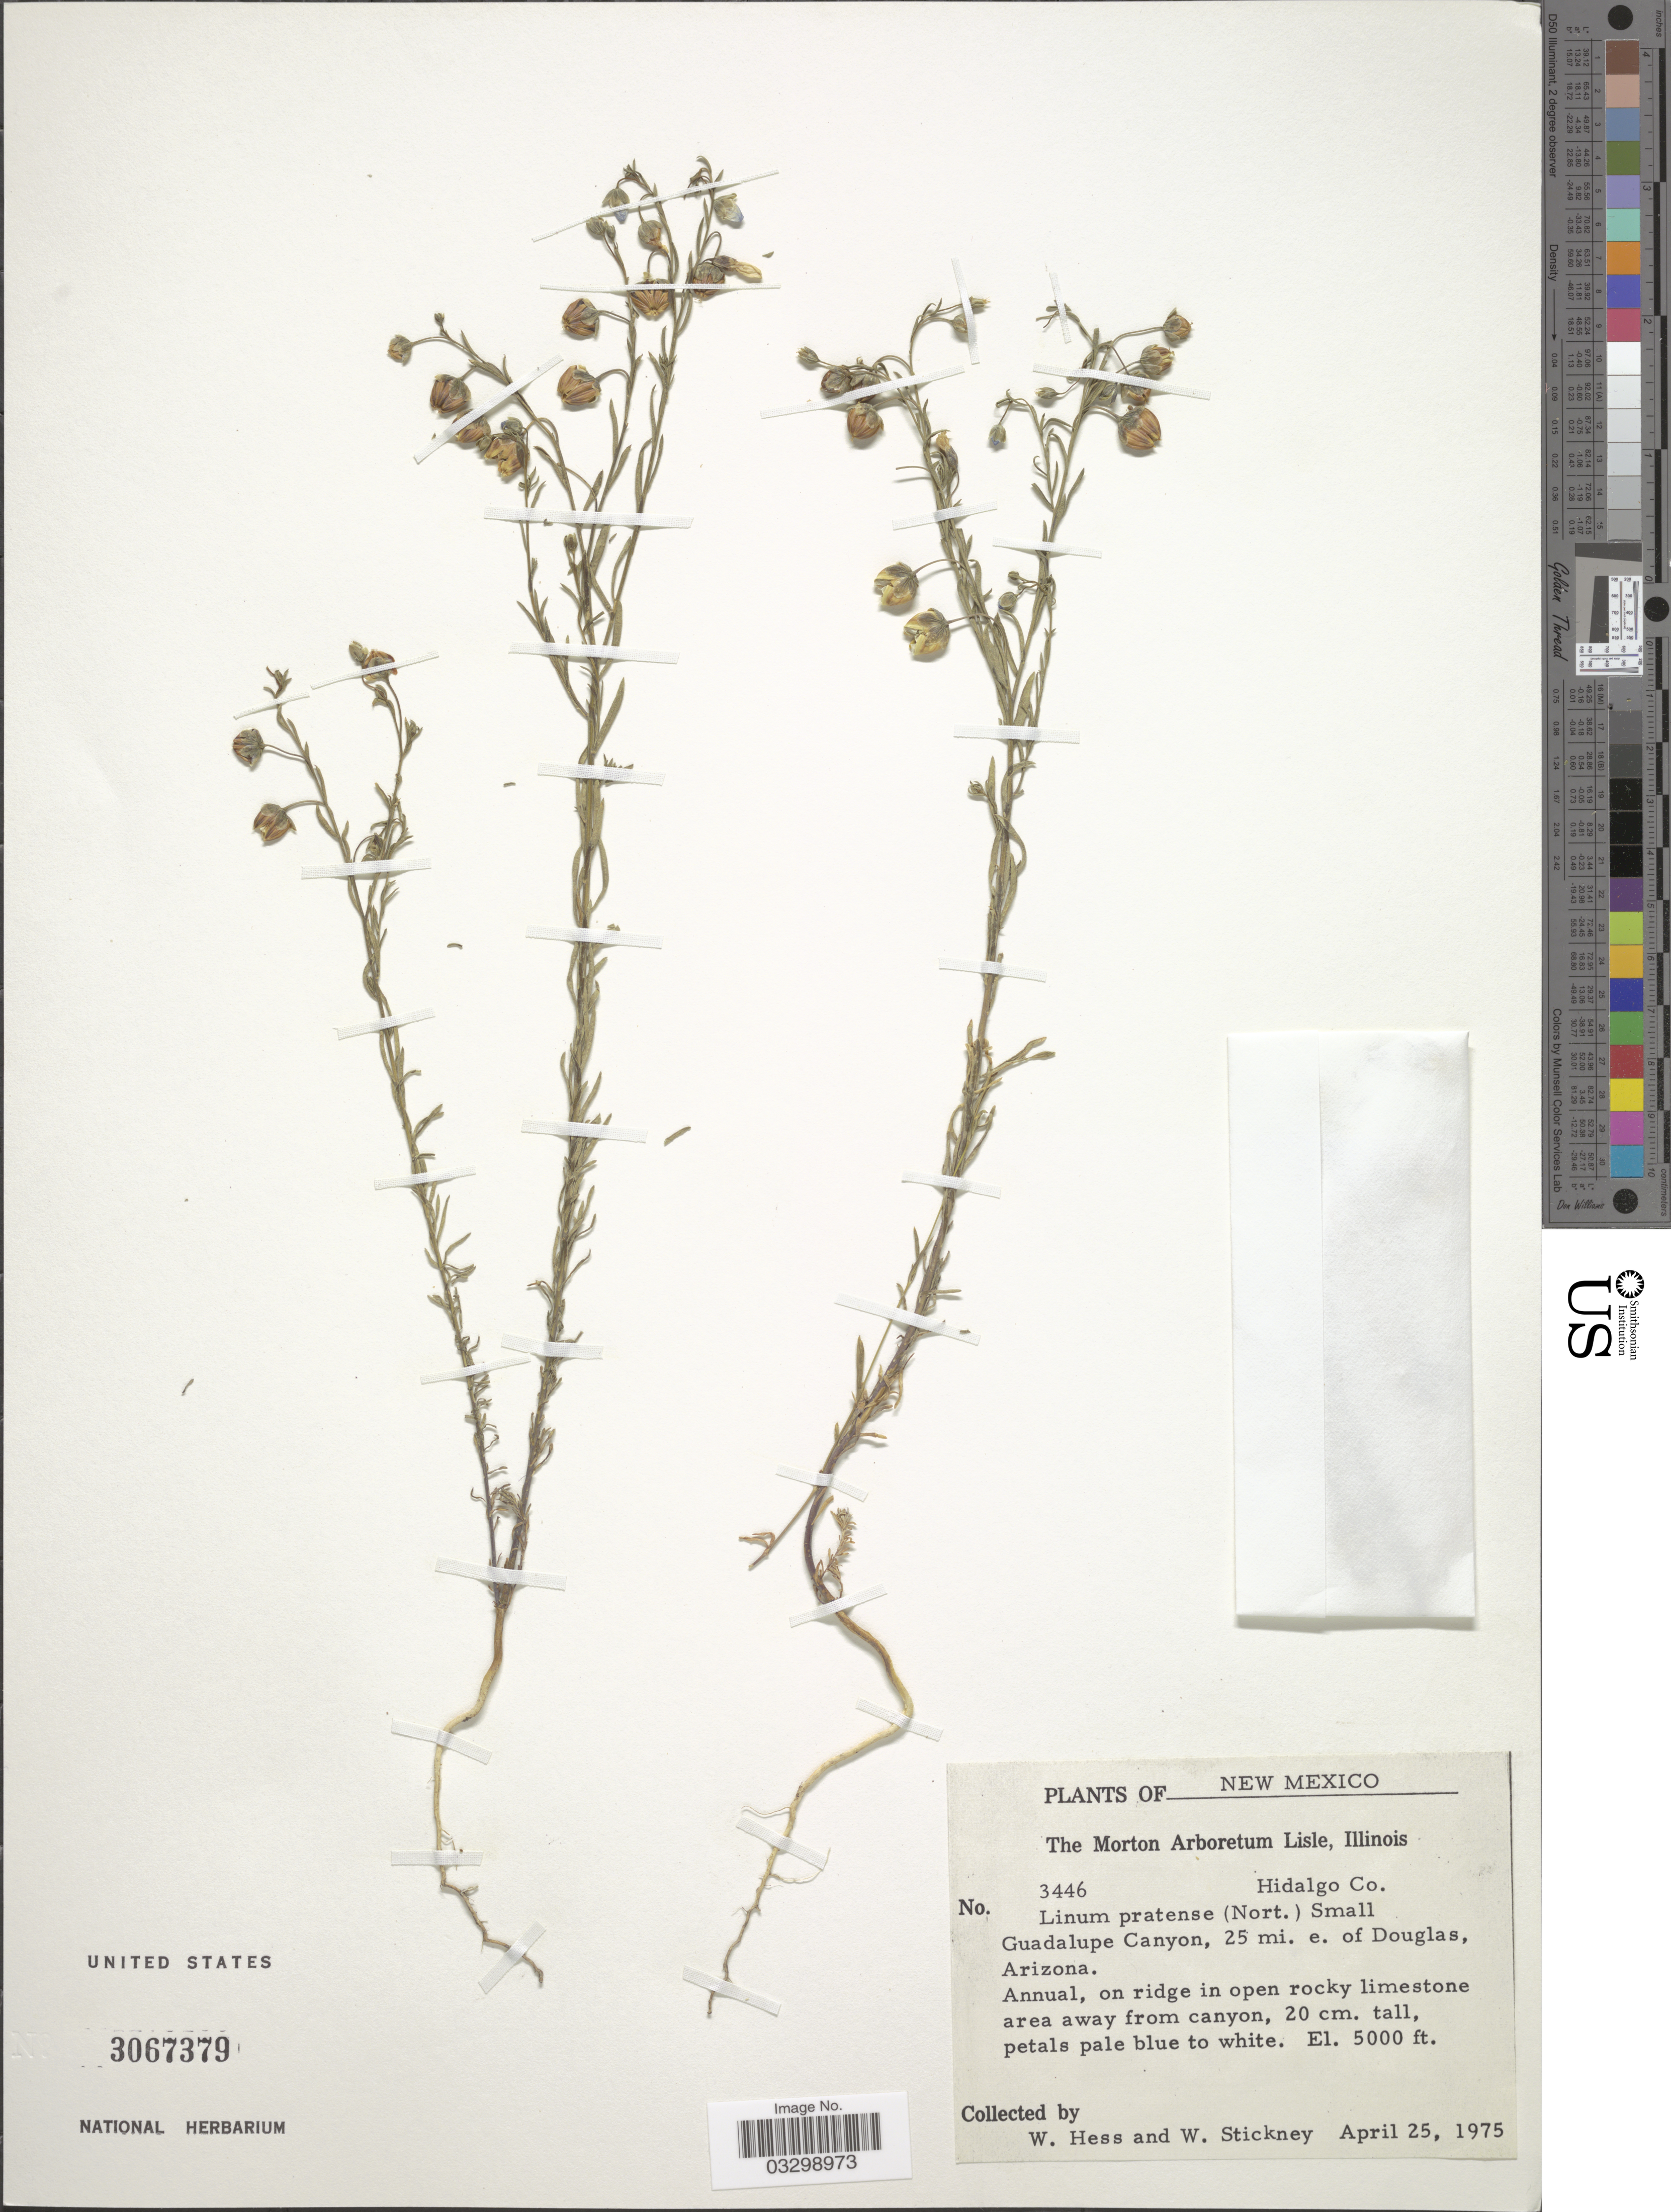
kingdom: Plantae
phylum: Tracheophyta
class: Magnoliopsida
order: Malpighiales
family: Linaceae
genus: Linum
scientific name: Linum pratense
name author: (J.B. Norton) Small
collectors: W. Hess & W. Stickney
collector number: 3446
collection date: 1975-04-25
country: United States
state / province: Arizona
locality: Hidalgo Co., Guadalupe Canyon, 25 mi. e. of Douglas, Arizona.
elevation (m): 1524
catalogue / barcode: US 3067379